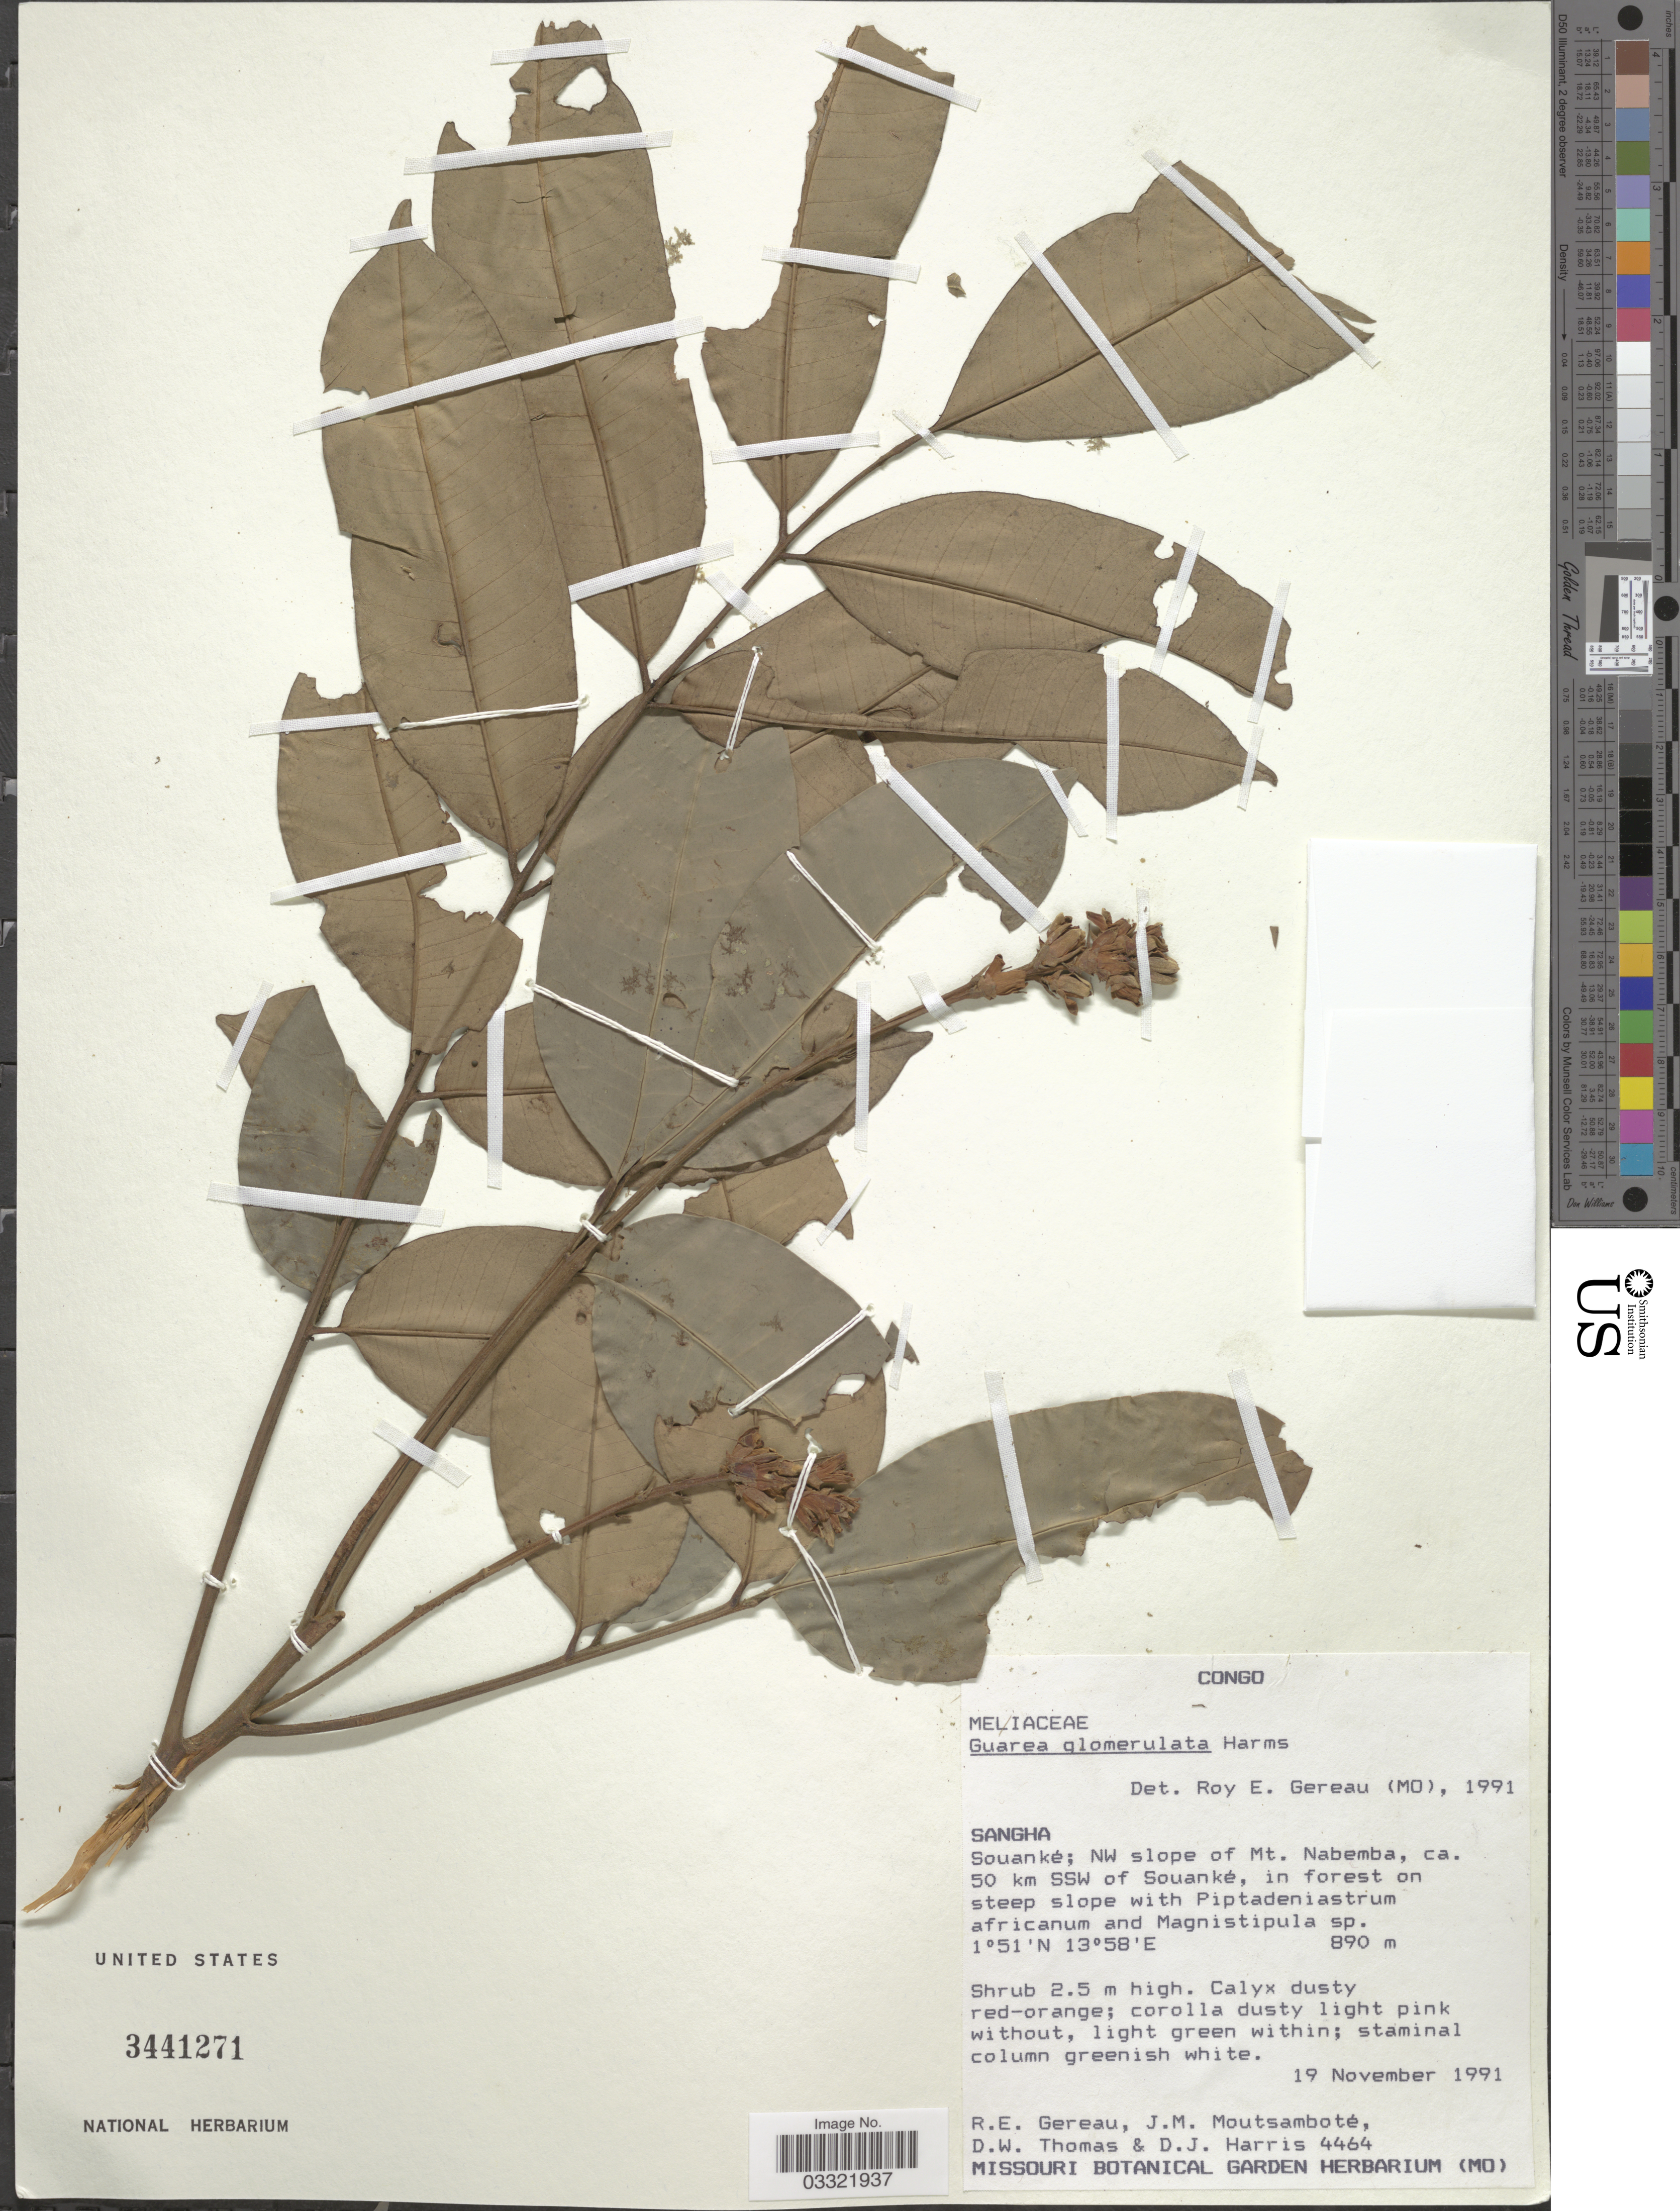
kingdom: Plantae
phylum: Tracheophyta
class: Magnoliopsida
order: Sapindales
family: Meliaceae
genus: Neoguarea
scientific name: Neoguarea glomerulata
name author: (Harms) Koenen & J.J. de Wilde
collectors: R. Gereau, J. Moutsambote & D. W. Thomas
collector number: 4464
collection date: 1991-11-19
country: Congo, Republic of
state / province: Sangha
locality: Congo, Souanké; NW slope of Mt. Nabemba, ca. 50 km SSW of Souanké.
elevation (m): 890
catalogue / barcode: US 3441271